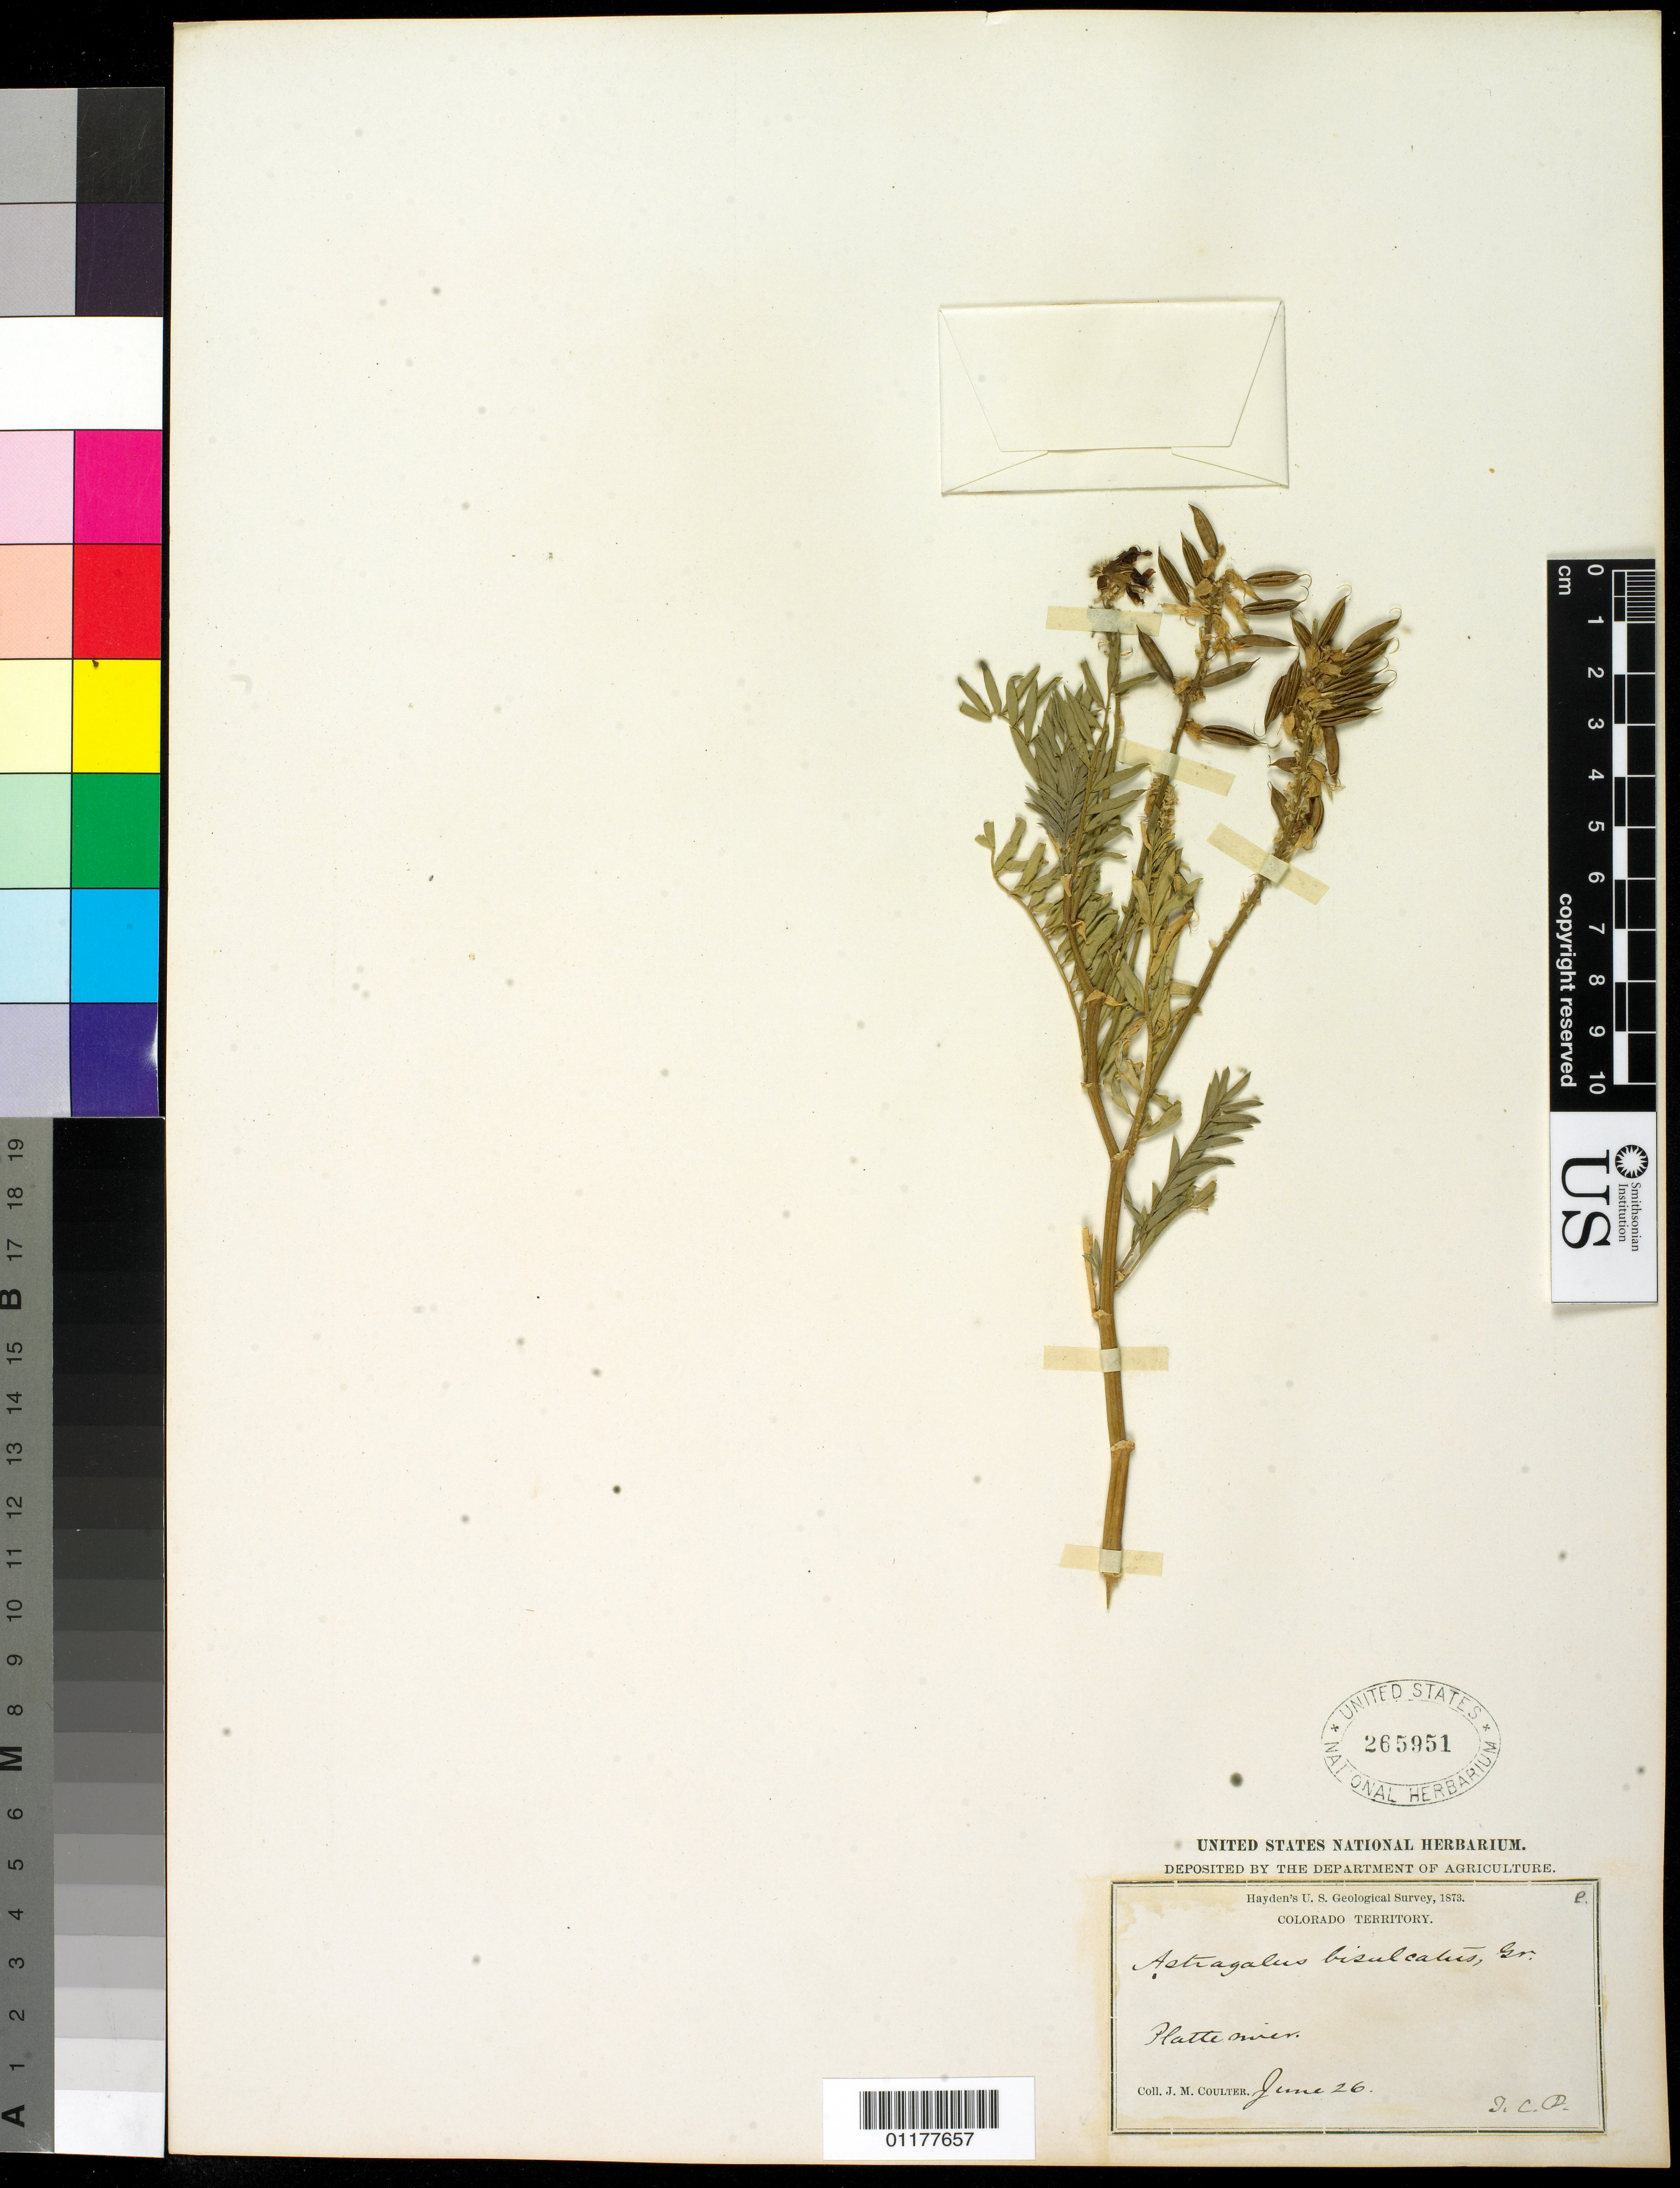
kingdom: Plantae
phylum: Tracheophyta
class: Magnoliopsida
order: Fabales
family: Fabaceae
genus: Astragalus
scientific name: Astragalus bisulcatus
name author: (Hook.) A. Gray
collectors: J. M. Coulter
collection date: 1873-06-26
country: United States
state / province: Colorado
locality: Platte River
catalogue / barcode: US 265951